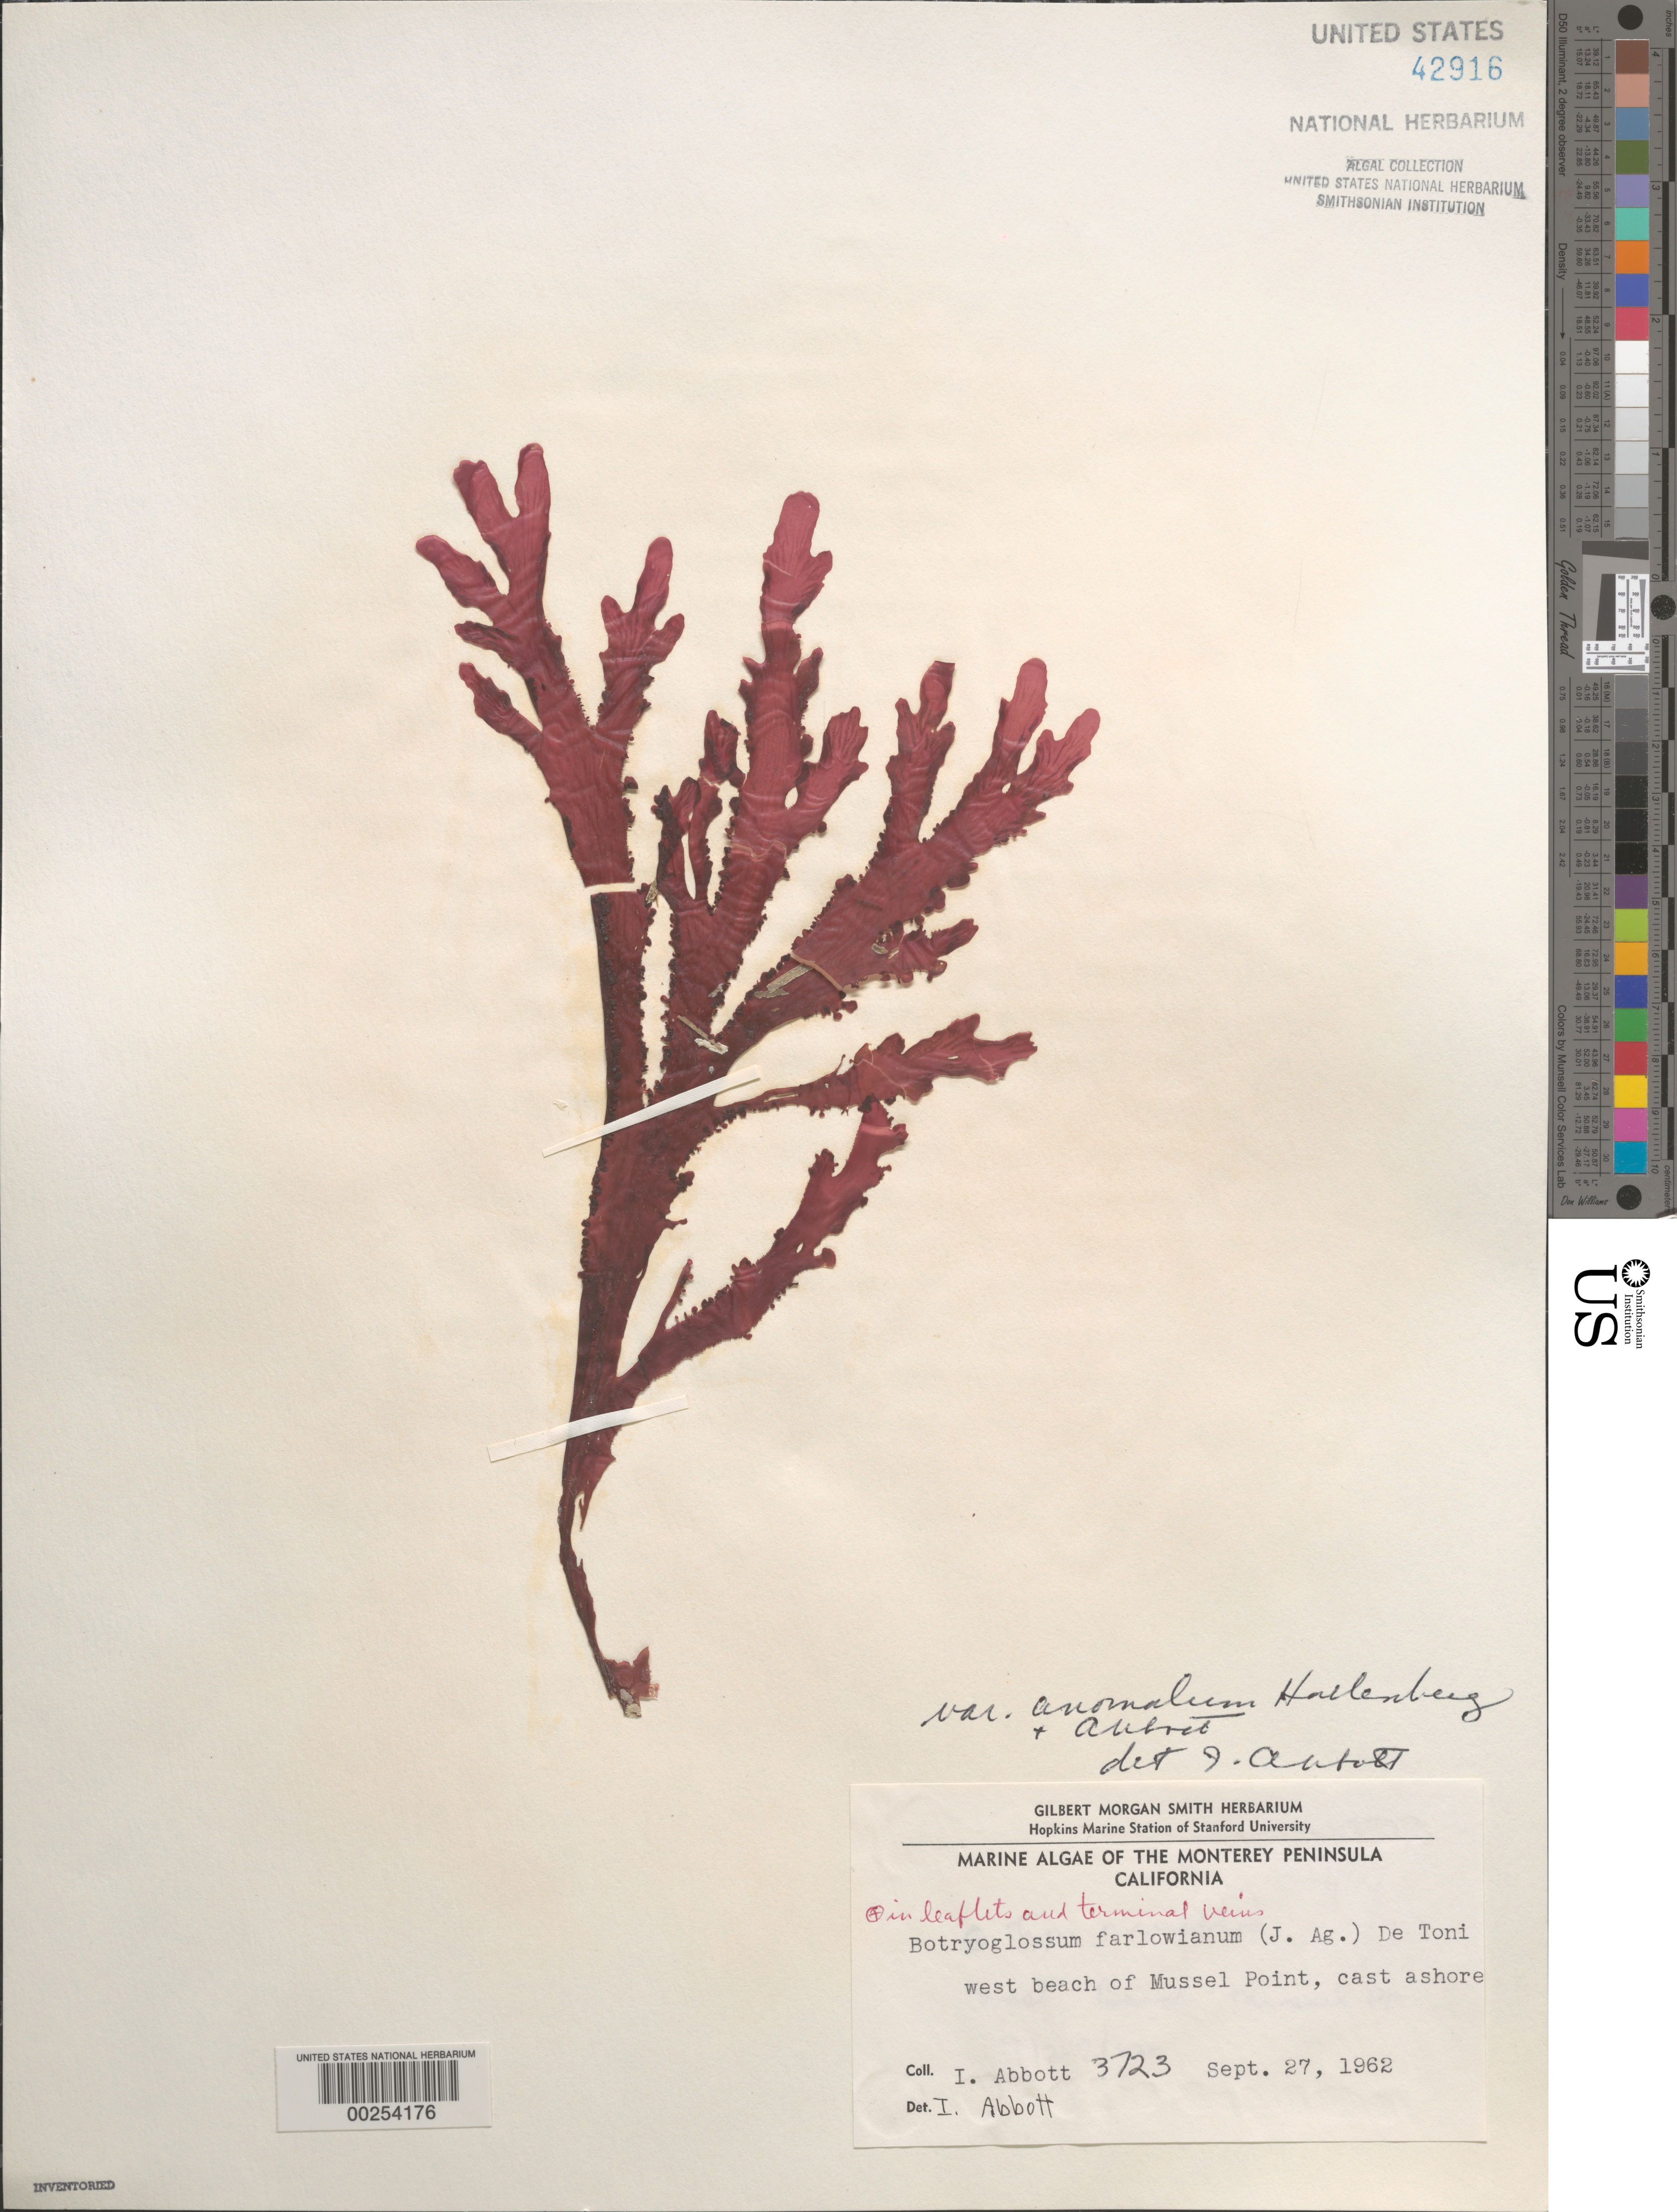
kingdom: Plantae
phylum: Rhodophyta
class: Florideophyceae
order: Ceramiales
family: Delesseriaceae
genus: Botryoglossum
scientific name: Botryoglossum farlowianum var. anomalum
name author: Hollenb. & I.A. Abbott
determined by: Abbott, Isabella A.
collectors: I. A. Abbott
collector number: IAA 3723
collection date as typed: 27 Sep 1962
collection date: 1962-09-27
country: United States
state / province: California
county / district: Monterey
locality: West beach of Mussel Point, Monterey Peninsula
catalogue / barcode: US 42916